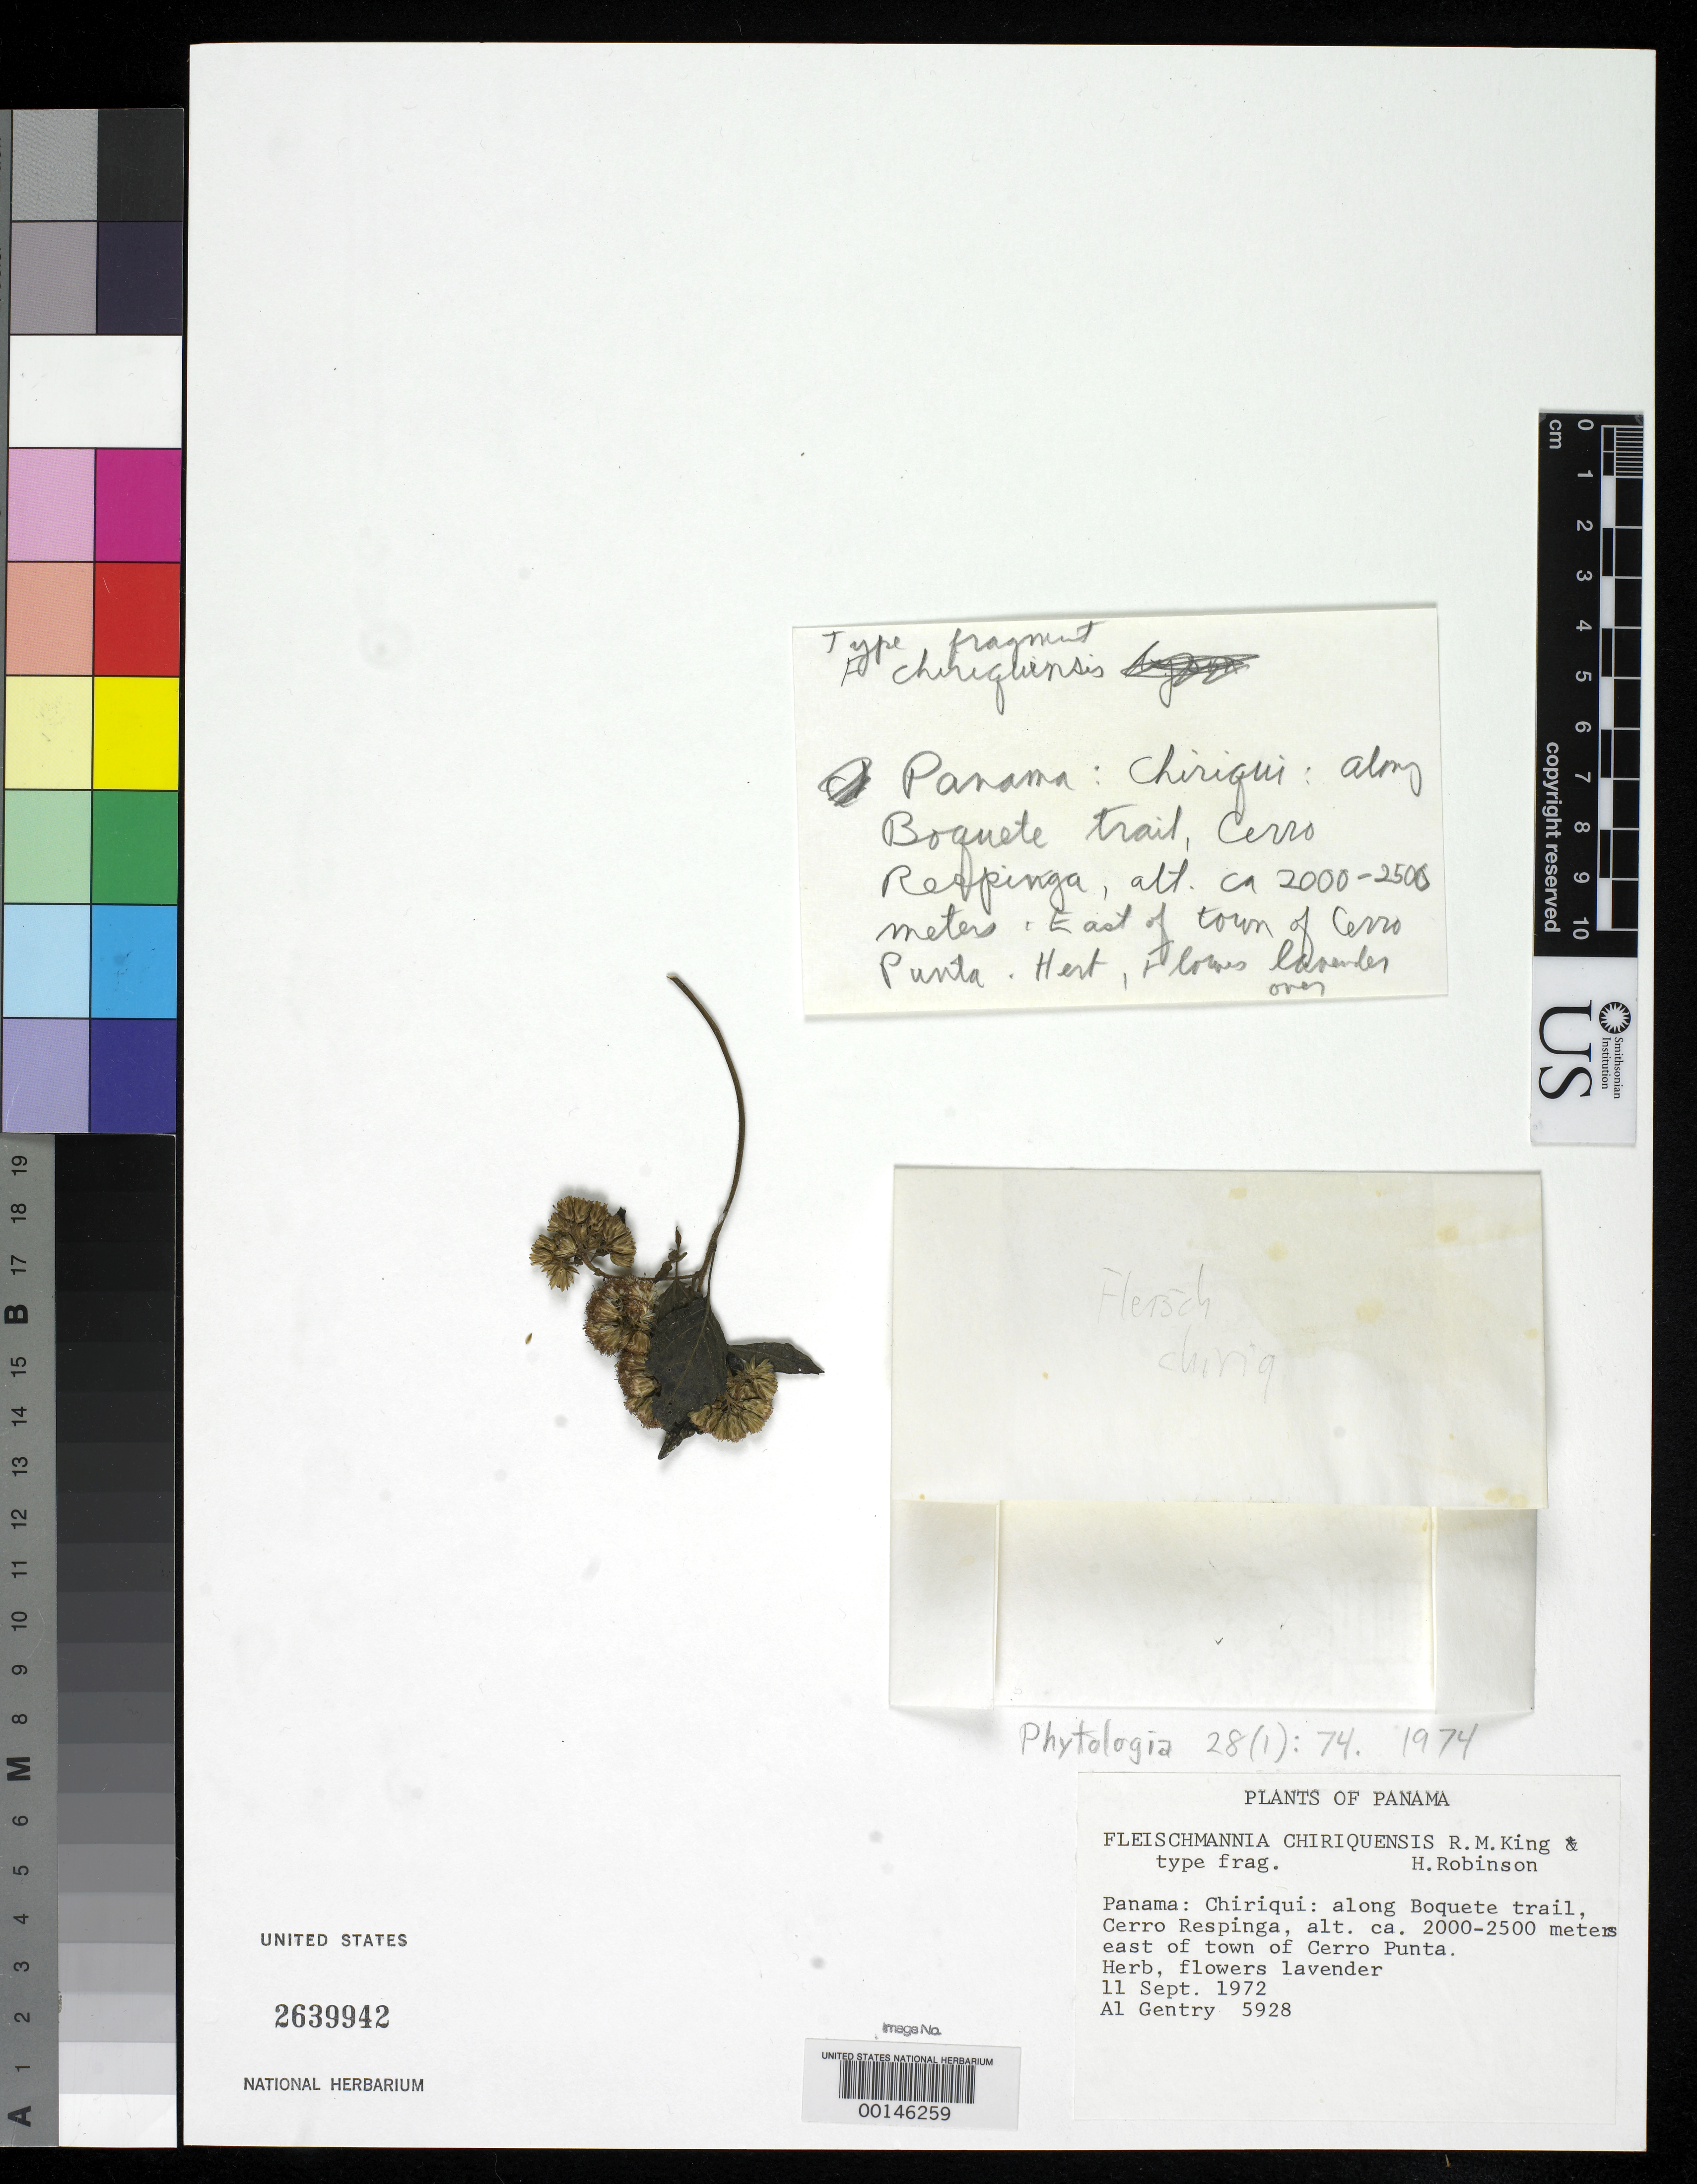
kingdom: Plantae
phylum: Tracheophyta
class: Magnoliopsida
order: Asterales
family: Asteraceae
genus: Fleischmannia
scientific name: Fleischmannia chiriquensis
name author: R.M. King & H. Rob.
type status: Type Material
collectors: A. H. Gentry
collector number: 5928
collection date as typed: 11 Sep 1972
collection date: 1972-09-11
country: Panama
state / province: Chiriquí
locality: Boquete Trail, Cerro Respinga, E of Cerro Punta.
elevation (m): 2000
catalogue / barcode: US 2639942